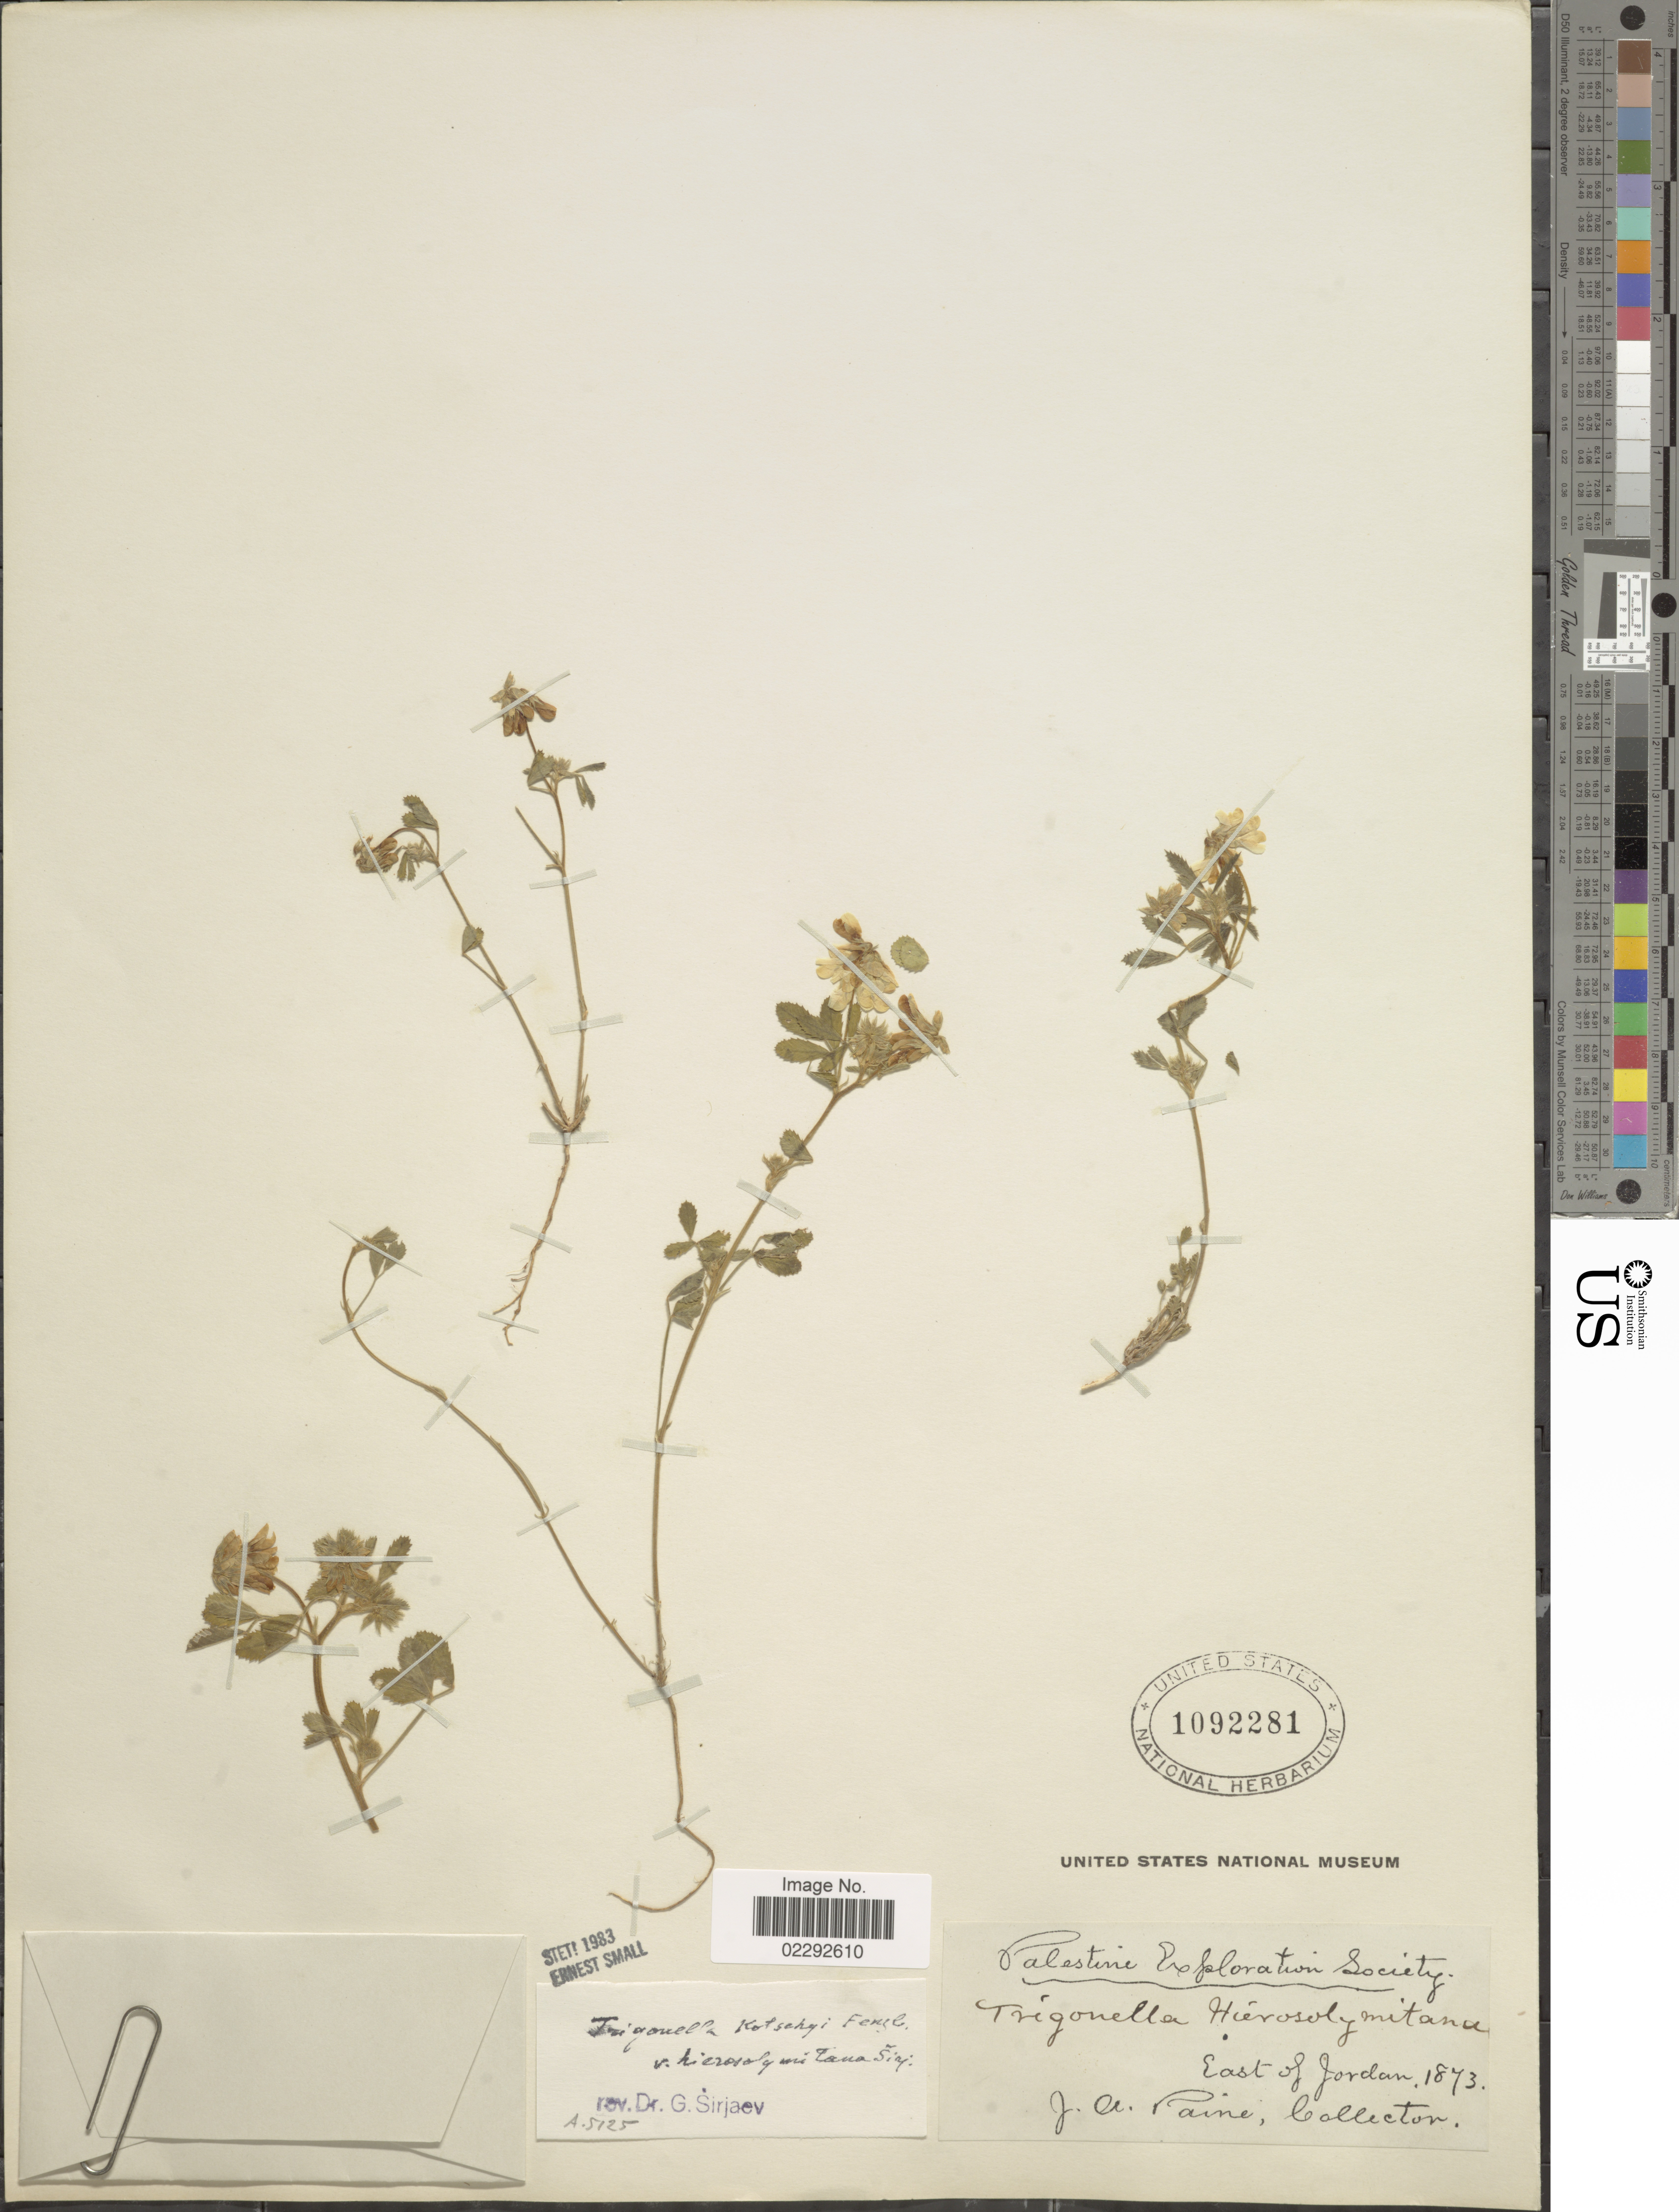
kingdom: Plantae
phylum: Tracheophyta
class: Magnoliopsida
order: Fabales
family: Fabaceae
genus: Trigonella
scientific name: Trigonella kotschyi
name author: Fenzl ex Boiss.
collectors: J. A. Paine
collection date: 1873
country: Jordan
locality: East of Jordan. Palestine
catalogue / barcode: US 1092281